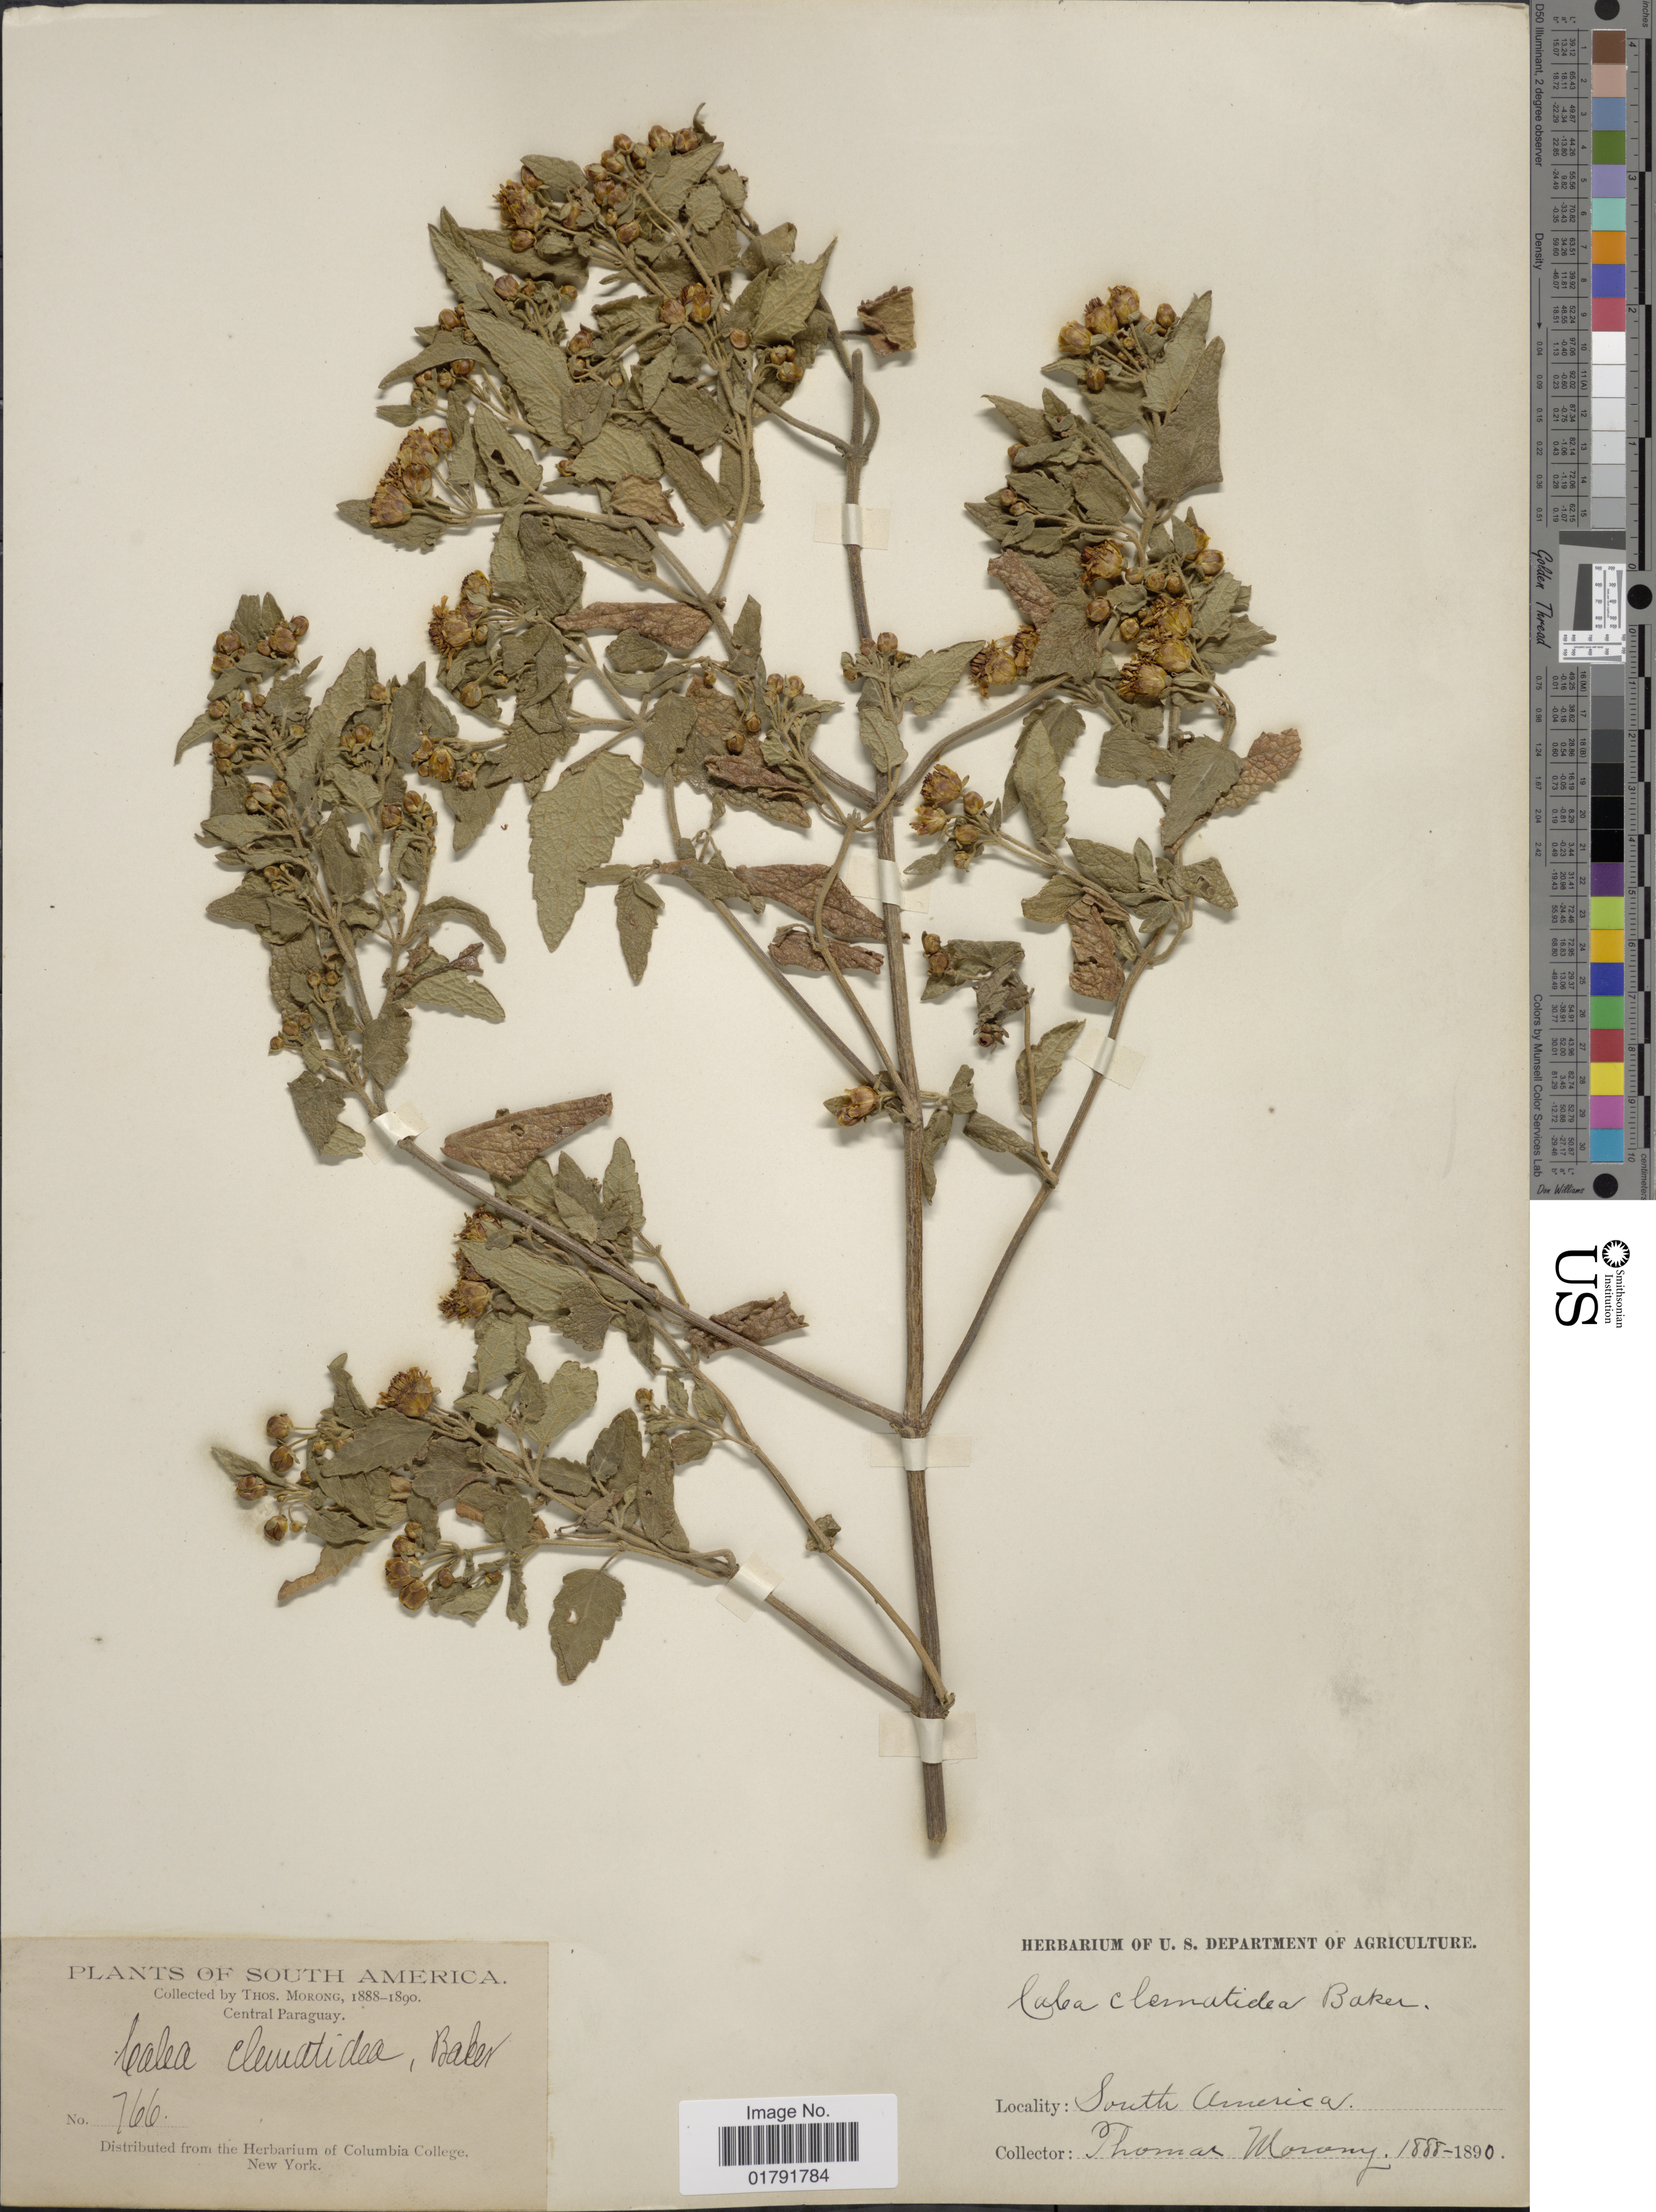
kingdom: Plantae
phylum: Tracheophyta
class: Magnoliopsida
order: Asterales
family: Asteraceae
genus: Calea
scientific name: Calea clematidea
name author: Baker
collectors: ex herb. T. Morong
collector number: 766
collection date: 1881/1890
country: Paraguay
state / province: Central